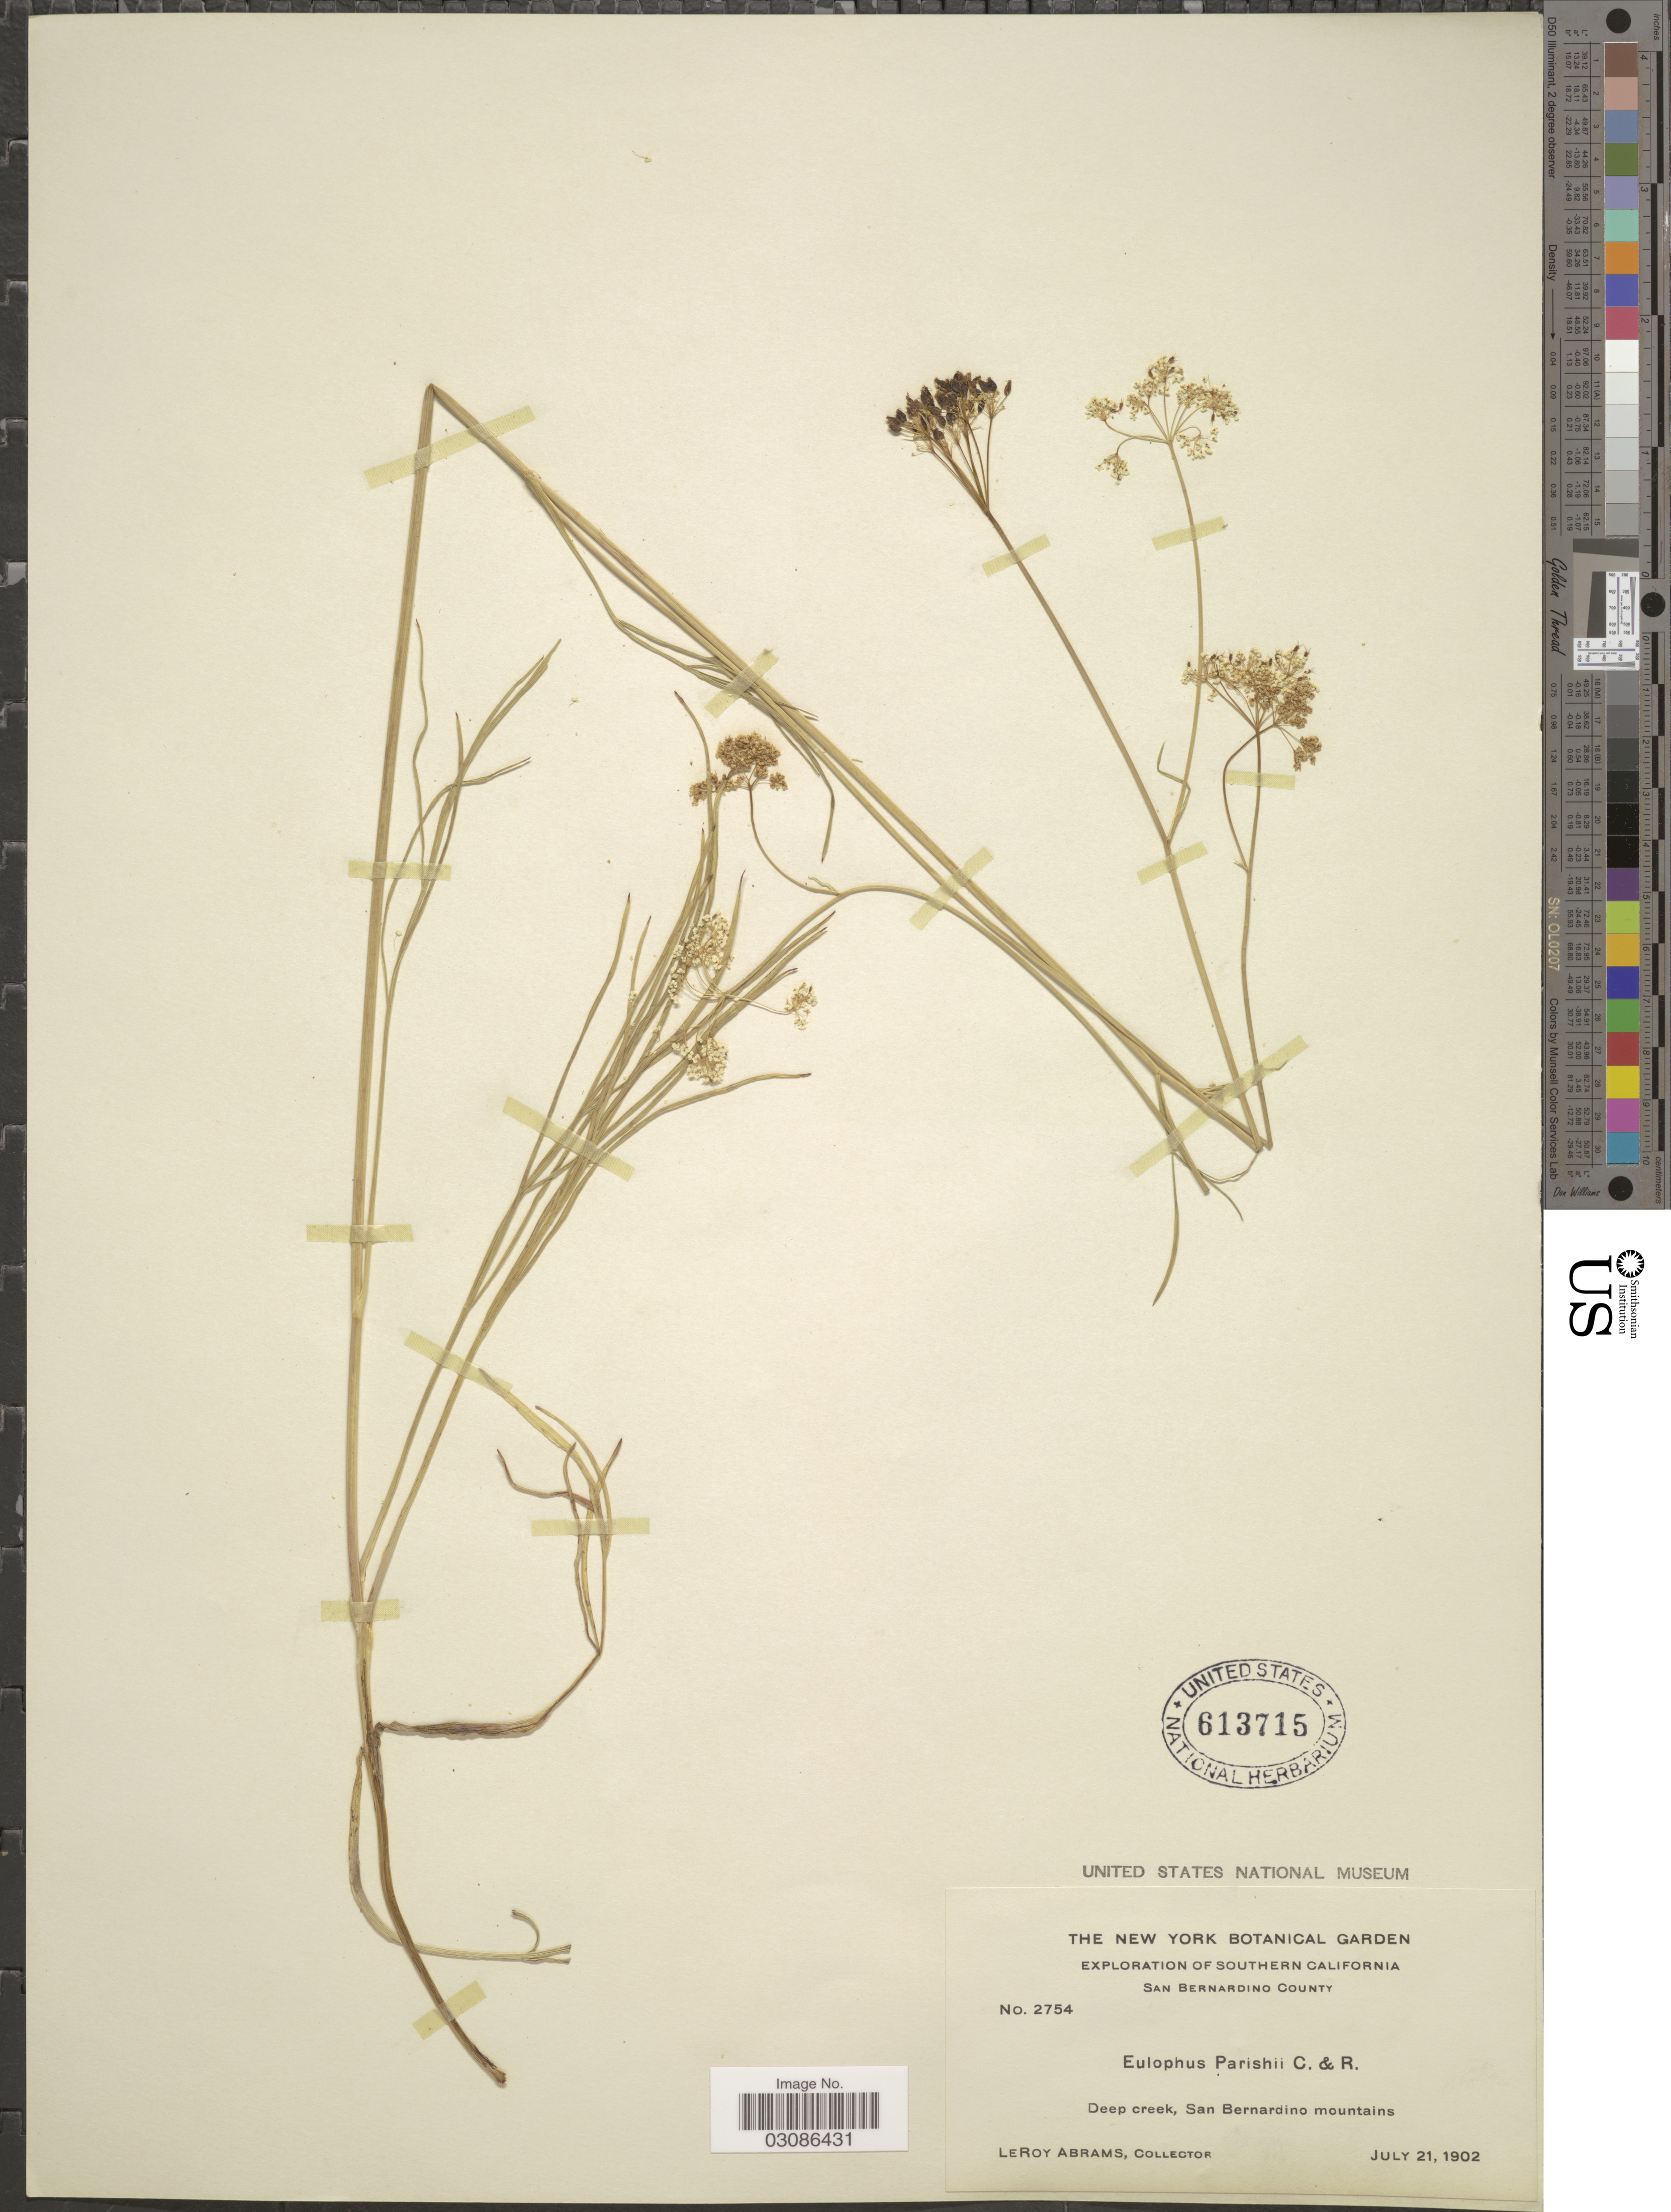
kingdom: Plantae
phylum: Tracheophyta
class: Magnoliopsida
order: Apiales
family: Apiaceae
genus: Perideridia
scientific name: Perideridia parishii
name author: (J.M. Coult. & Rose) A. Nelson & J.F. Macbr.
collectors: L. Abrams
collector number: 2754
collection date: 1902-07-21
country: United States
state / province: California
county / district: San Bernardino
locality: Southern California, San Bernardino County, Deep Creek, San Bernardino mountains.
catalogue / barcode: US 613715